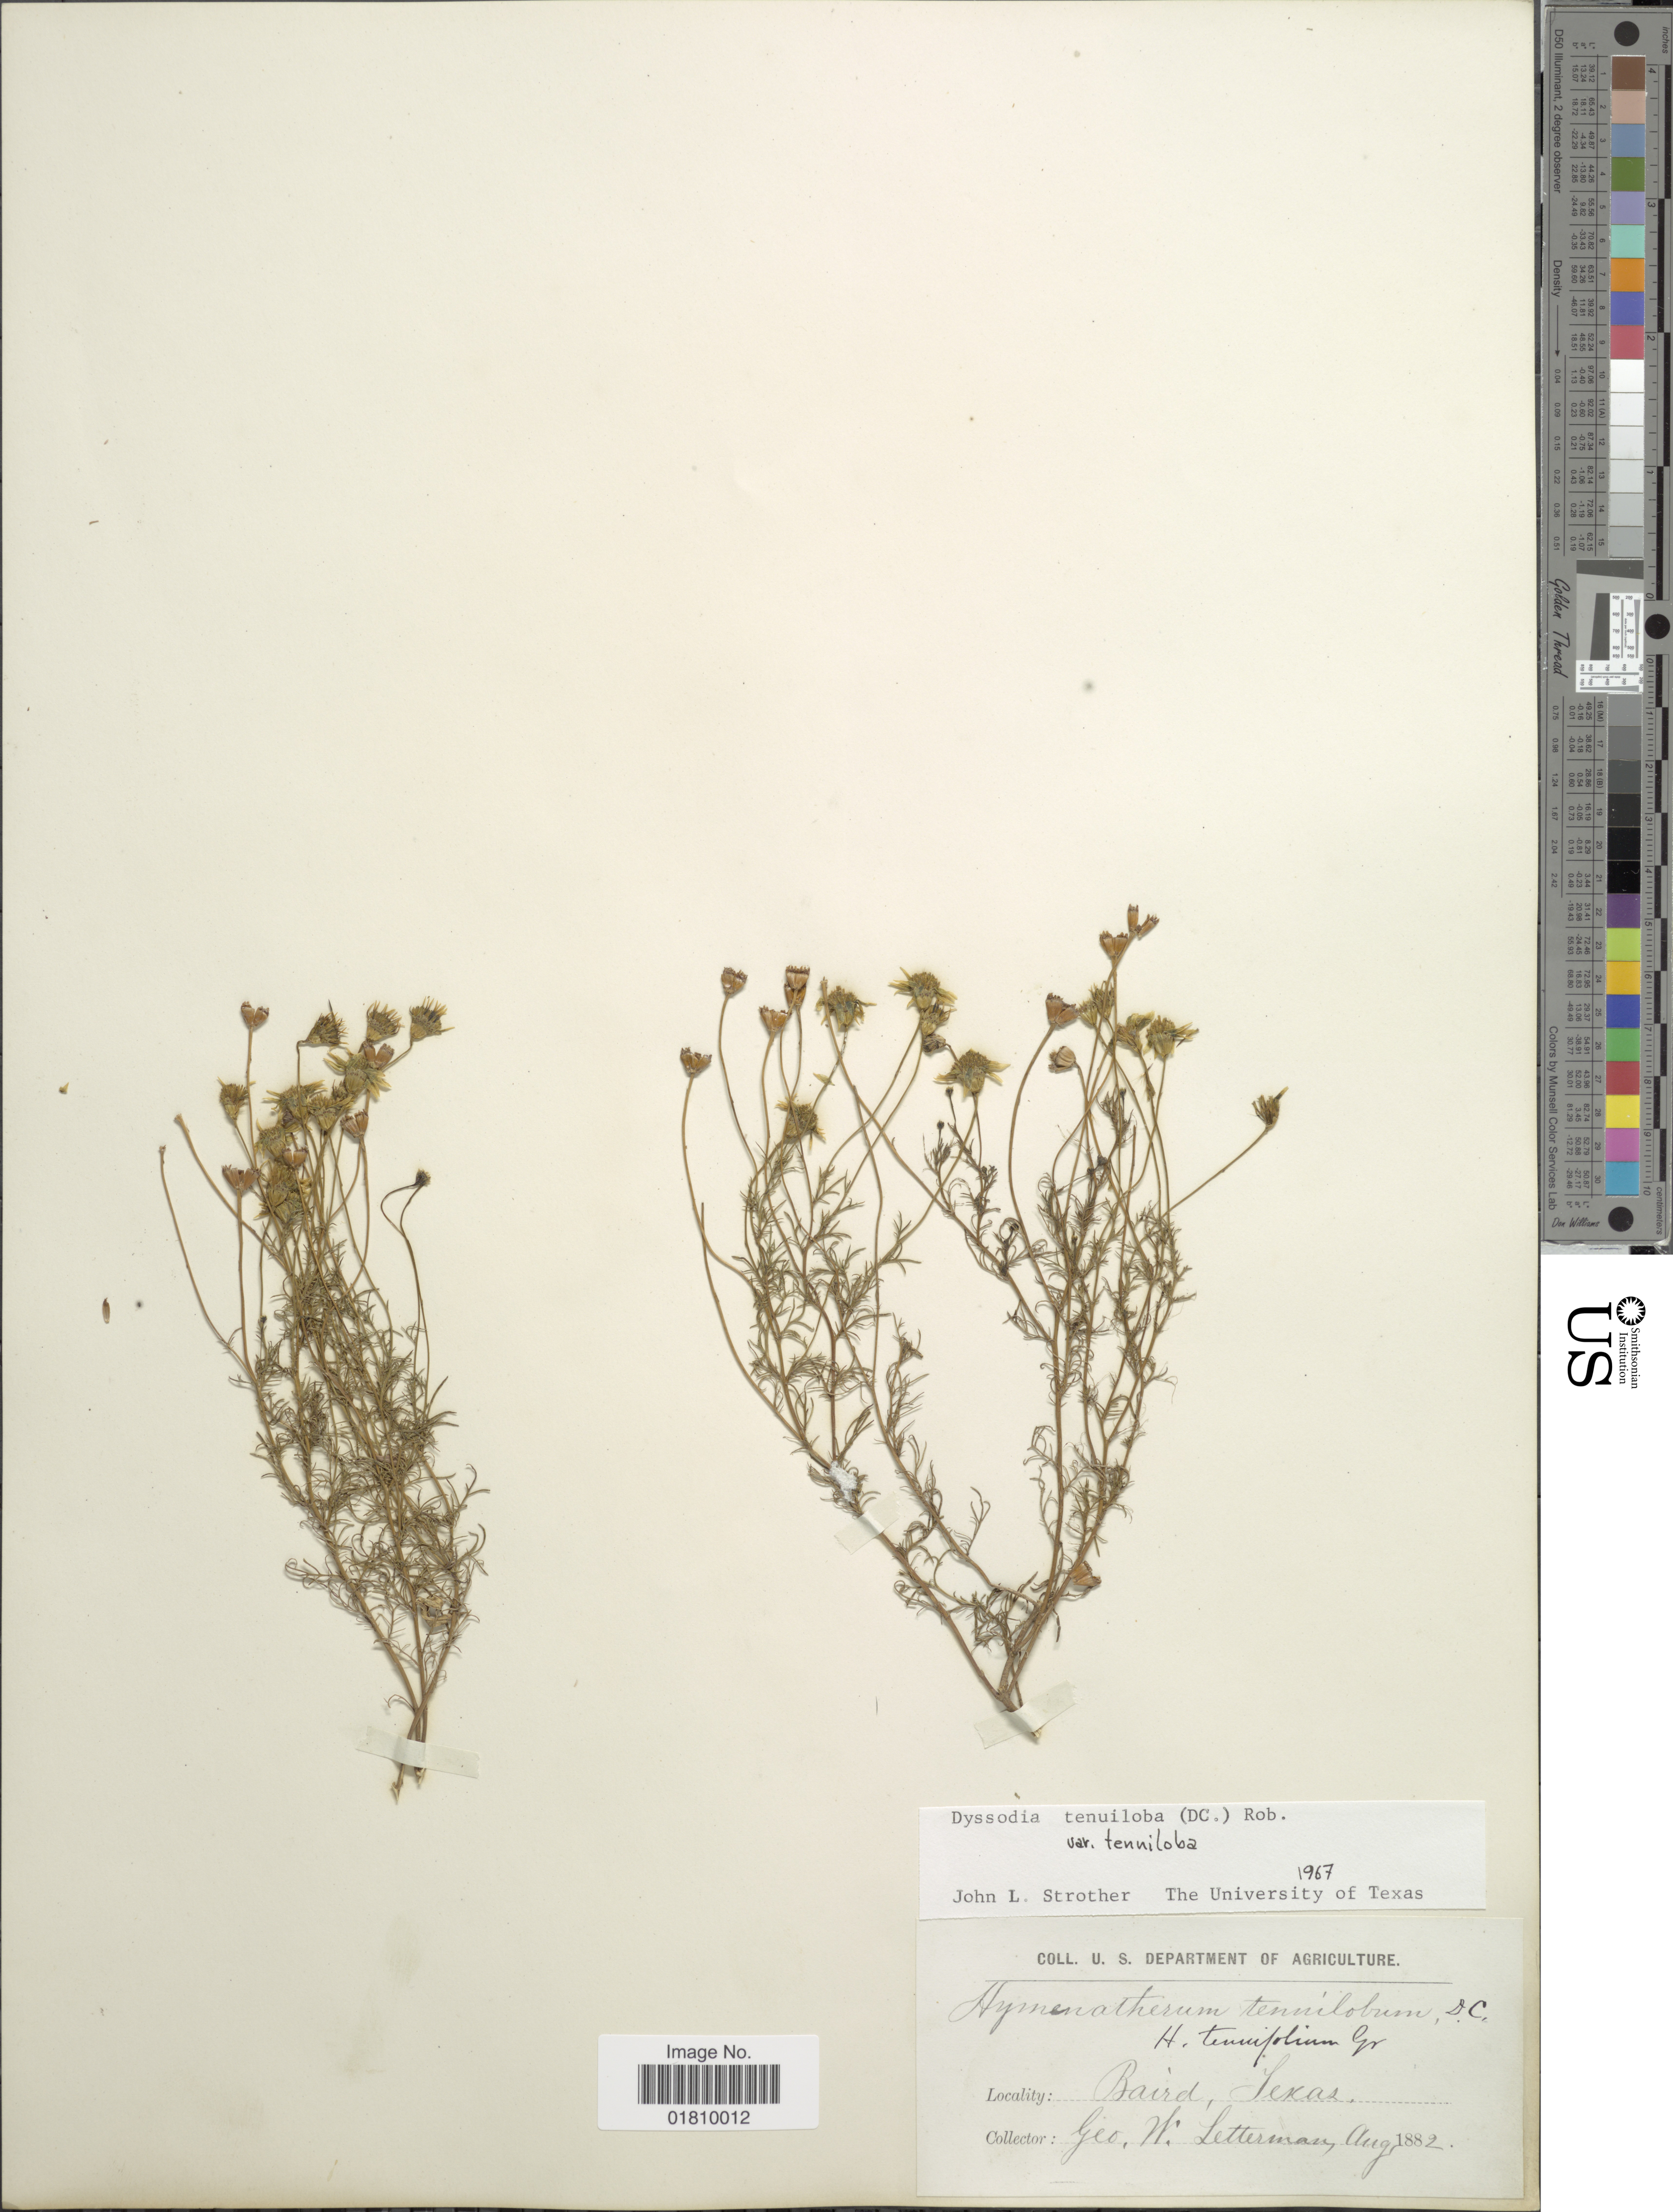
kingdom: Plantae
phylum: Tracheophyta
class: Magnoliopsida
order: Asterales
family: Asteraceae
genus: Thymophylla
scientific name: Thymophylla tenuiloba var. tenuiloba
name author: (DC.) Small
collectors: G. W. Letterman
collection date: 1882-08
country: United States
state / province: Texas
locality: Baird